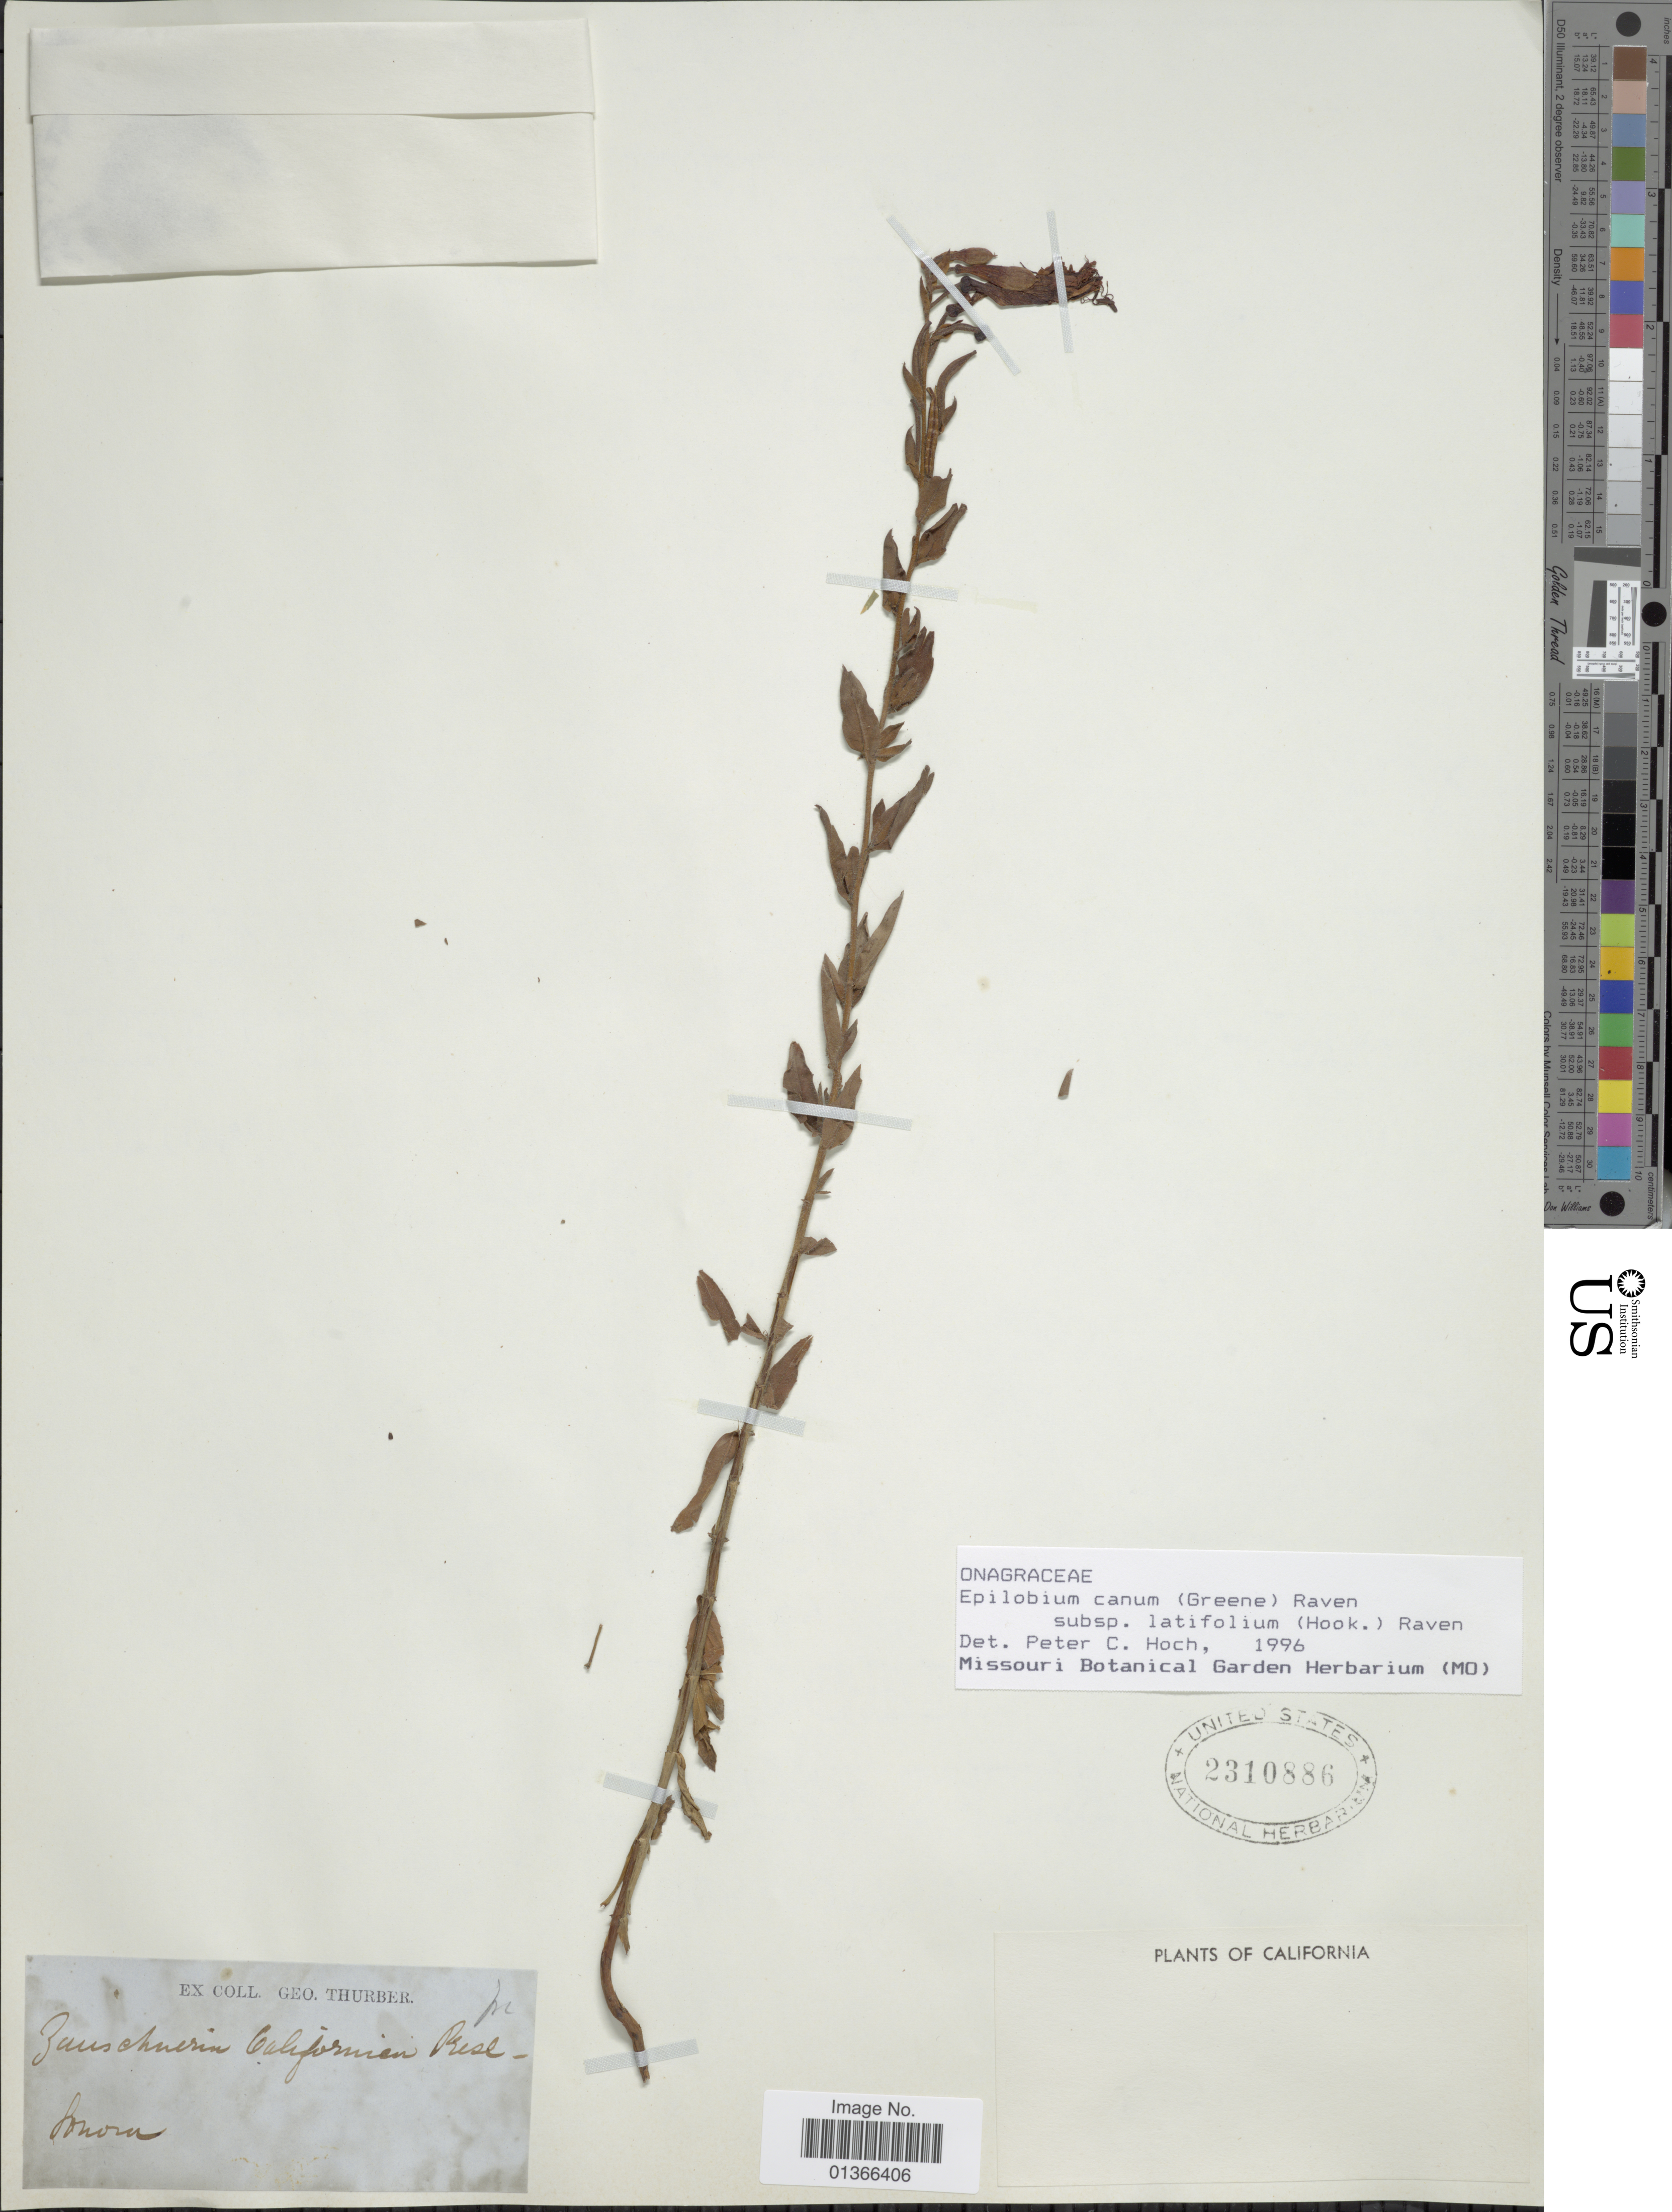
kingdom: Plantae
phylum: Tracheophyta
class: Magnoliopsida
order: Myrtales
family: Onagraceae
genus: Epilobium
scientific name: Epilobium canum subsp. latifolium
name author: (Hook.) P.H. Raven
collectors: G. Thurber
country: United States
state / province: California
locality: Sonora.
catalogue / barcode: US 2310886